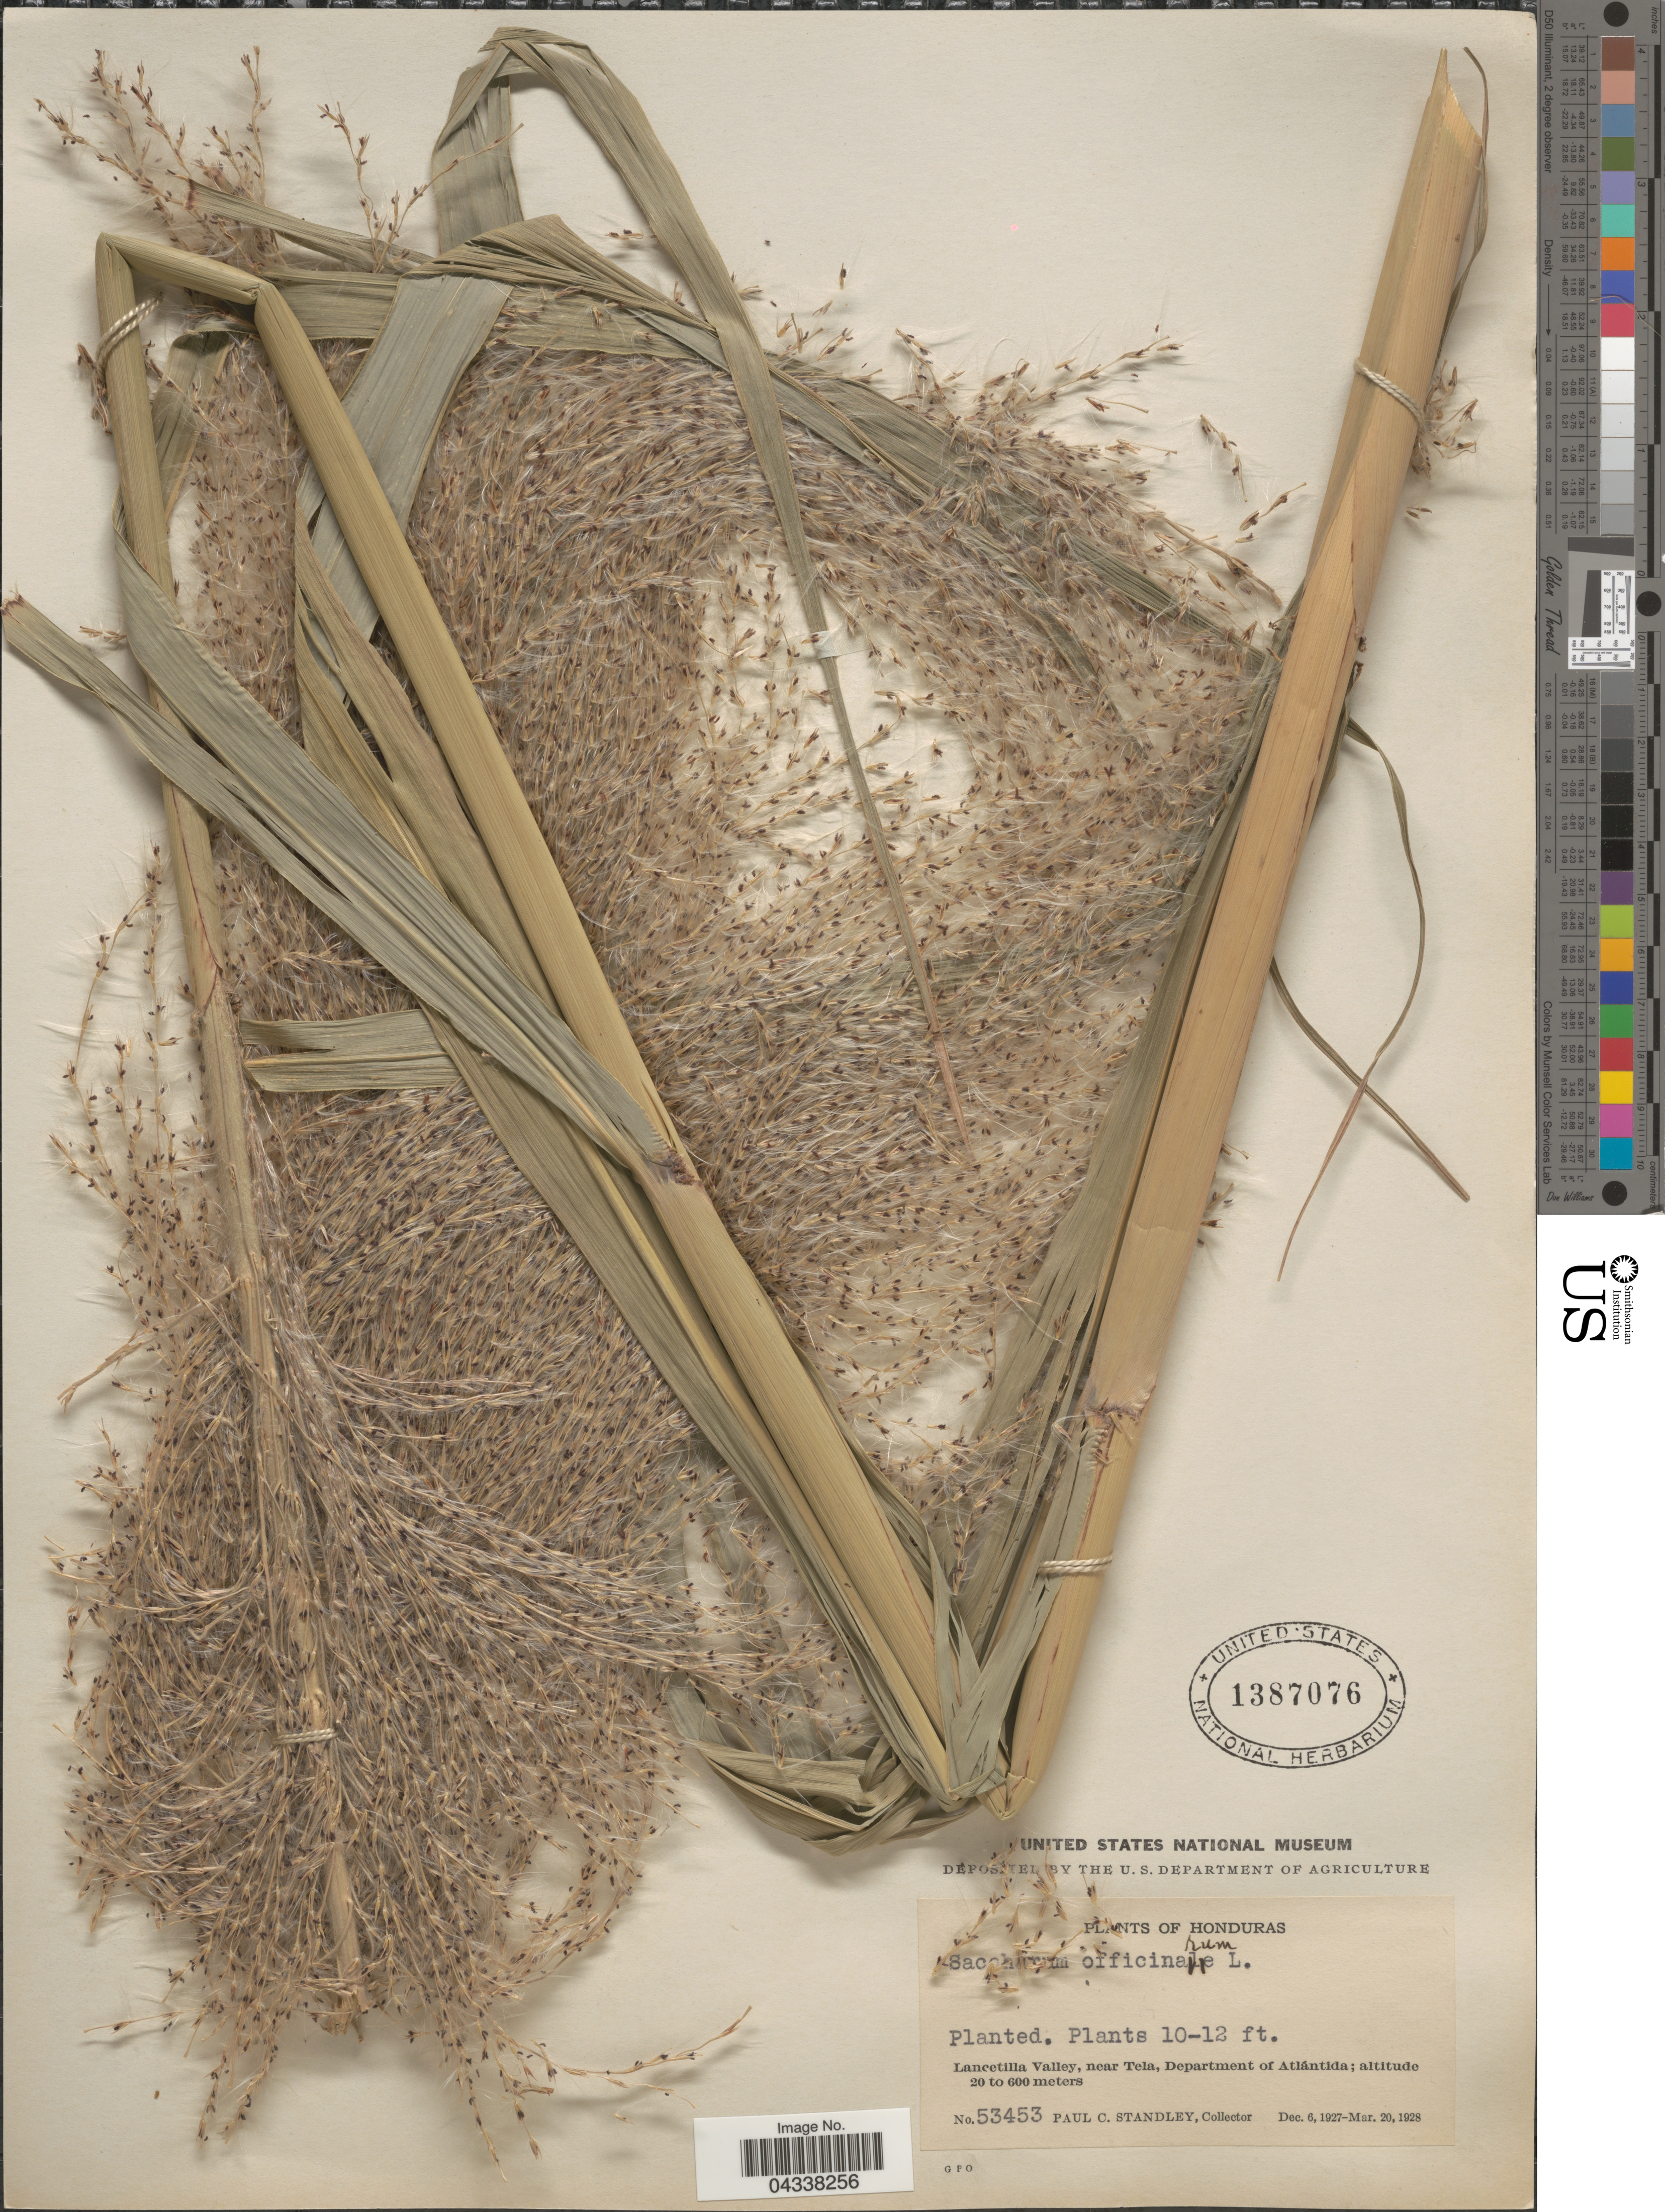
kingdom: Plantae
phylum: Tracheophyta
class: Liliopsida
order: Poales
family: Poaceae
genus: Saccharum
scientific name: Saccharum officinarum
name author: L.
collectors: P. C. Standley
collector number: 53453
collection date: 1927-12-06/1928-03-20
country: Honduras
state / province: Atlantida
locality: Lancetilla Valley, near Tela, Department of Atlántida.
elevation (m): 20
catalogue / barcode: US 1387076